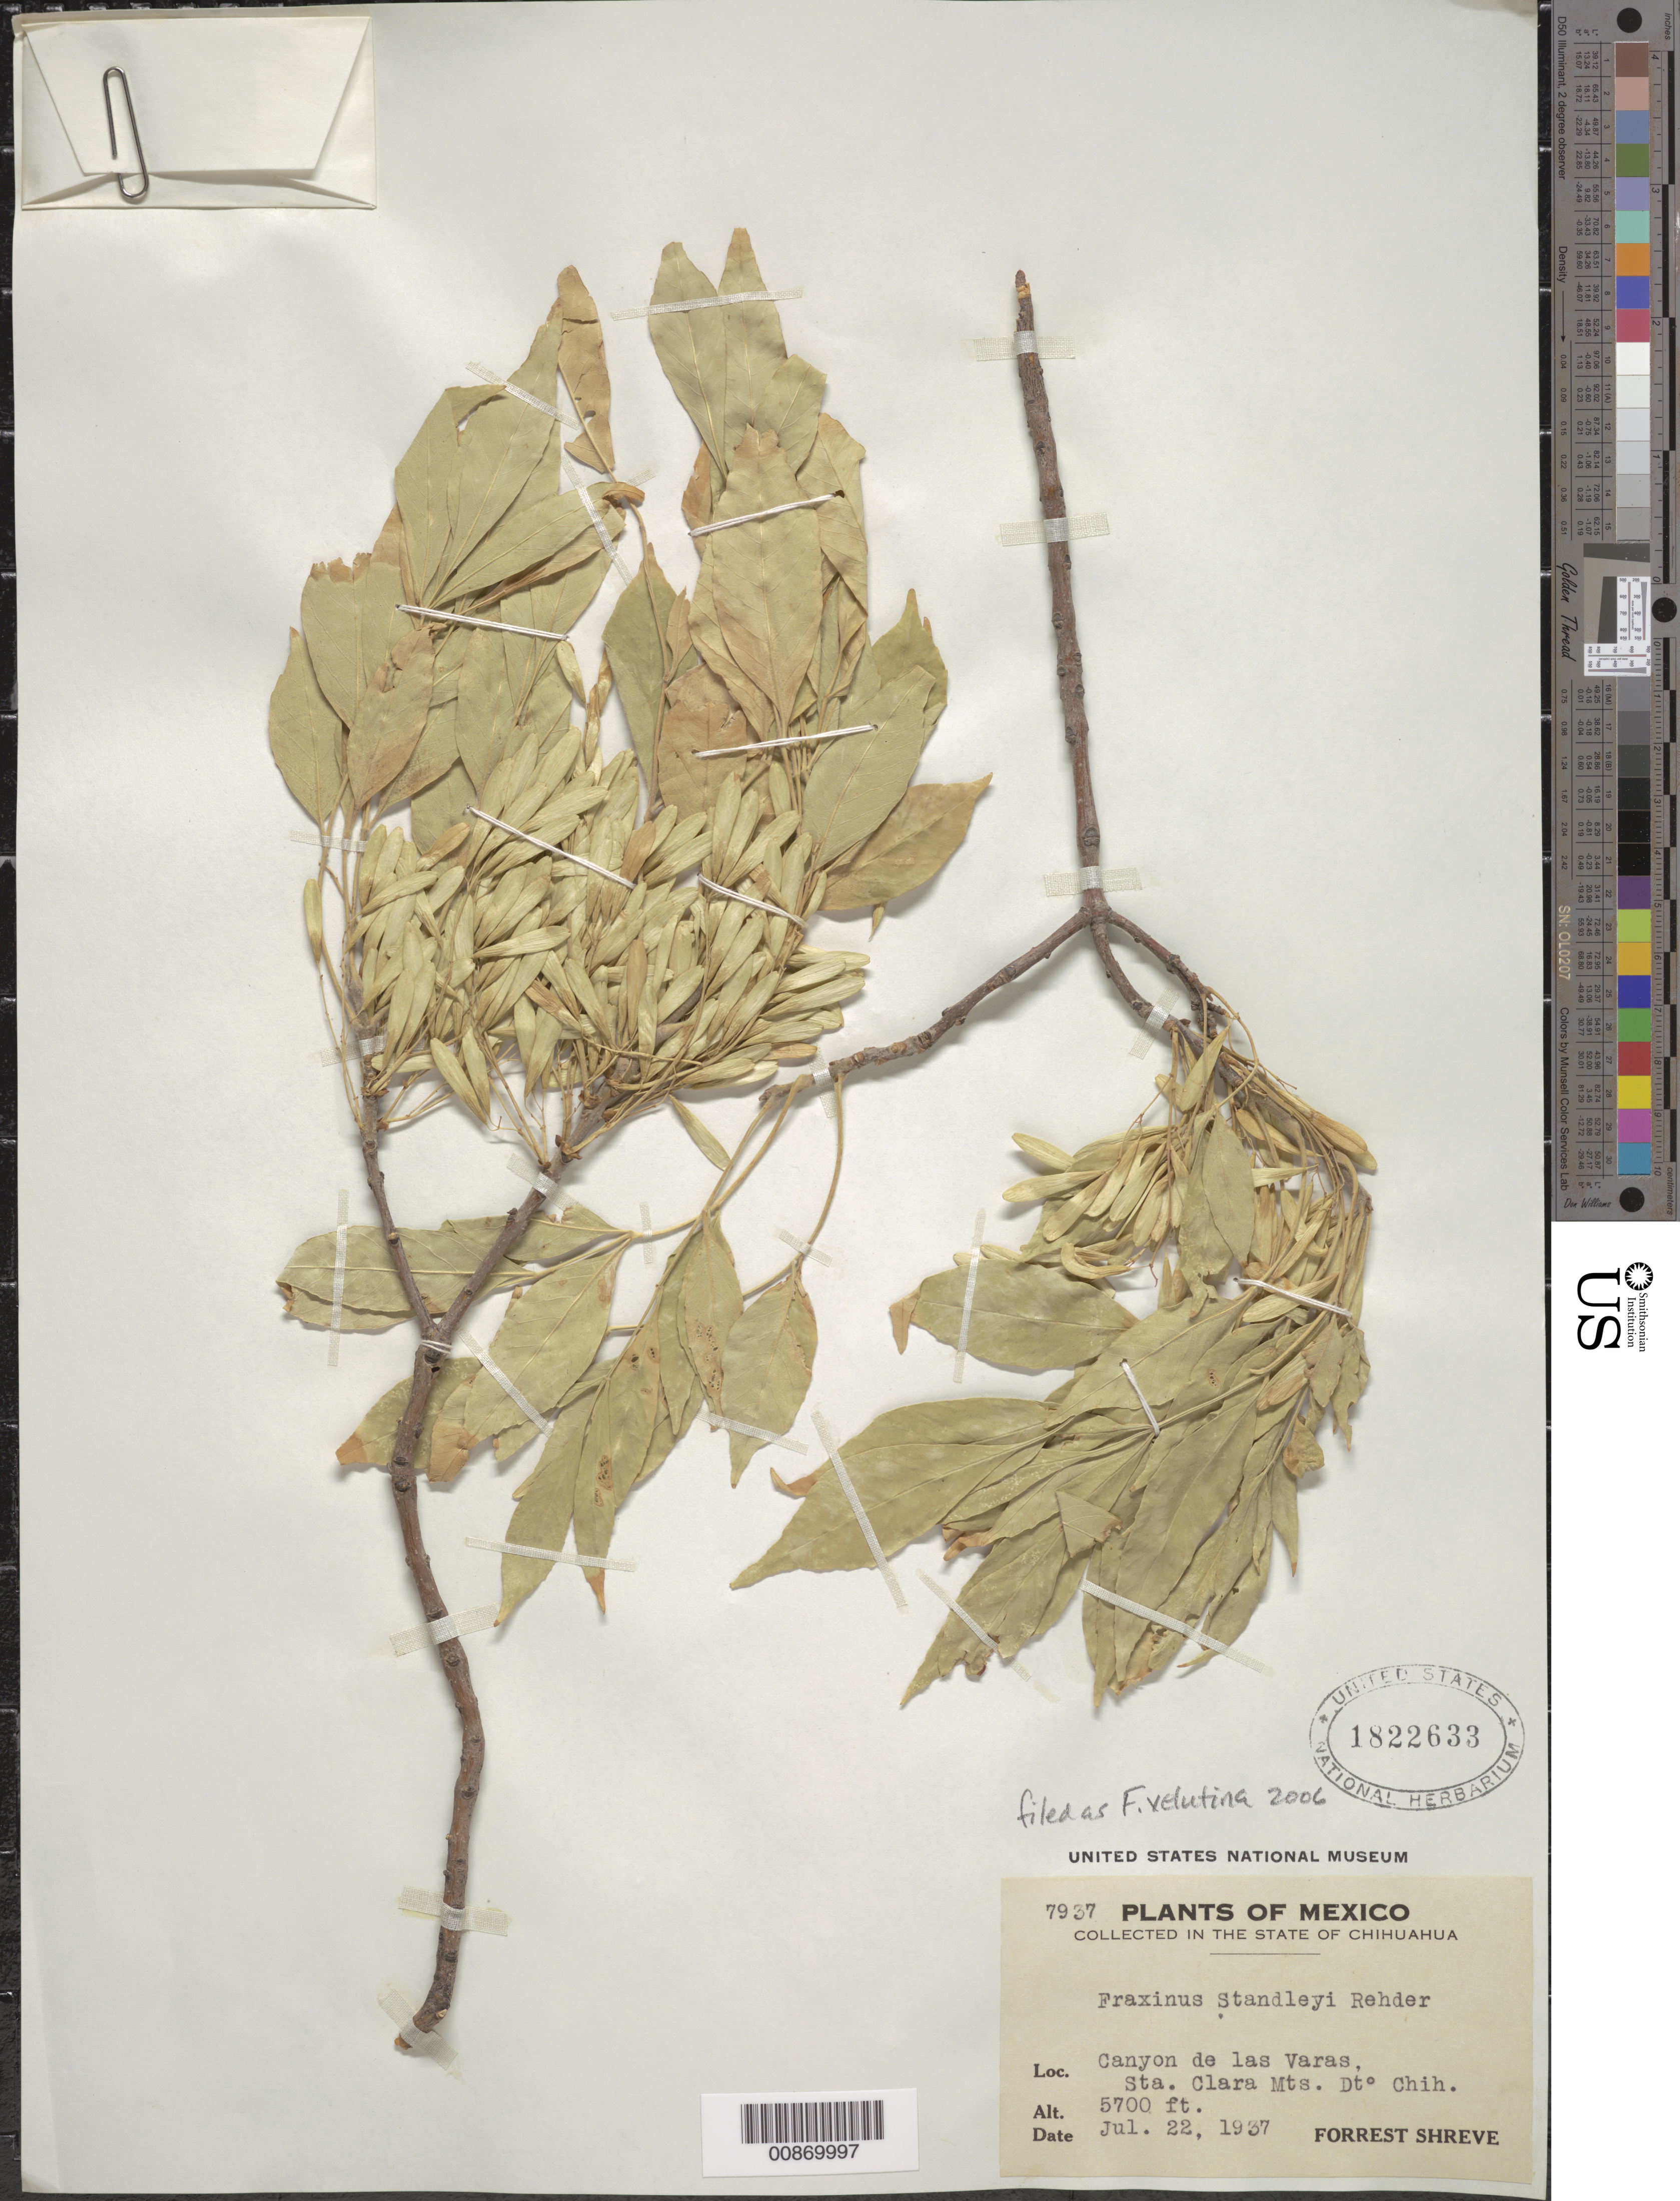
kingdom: Plantae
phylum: Tracheophyta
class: Magnoliopsida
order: Lamiales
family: Oleaceae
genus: Fraxinus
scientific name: Fraxinus velutina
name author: Torr.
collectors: F. Shreve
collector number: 7937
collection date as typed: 22 Jul 1937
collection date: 1937-07-22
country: Mexico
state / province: Chihuahua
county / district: Chihuahua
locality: Canyon de las Varas, Sta. Clara Mts., Dto. Chihuahua, Chihuahua.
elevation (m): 1737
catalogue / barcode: US 1822633